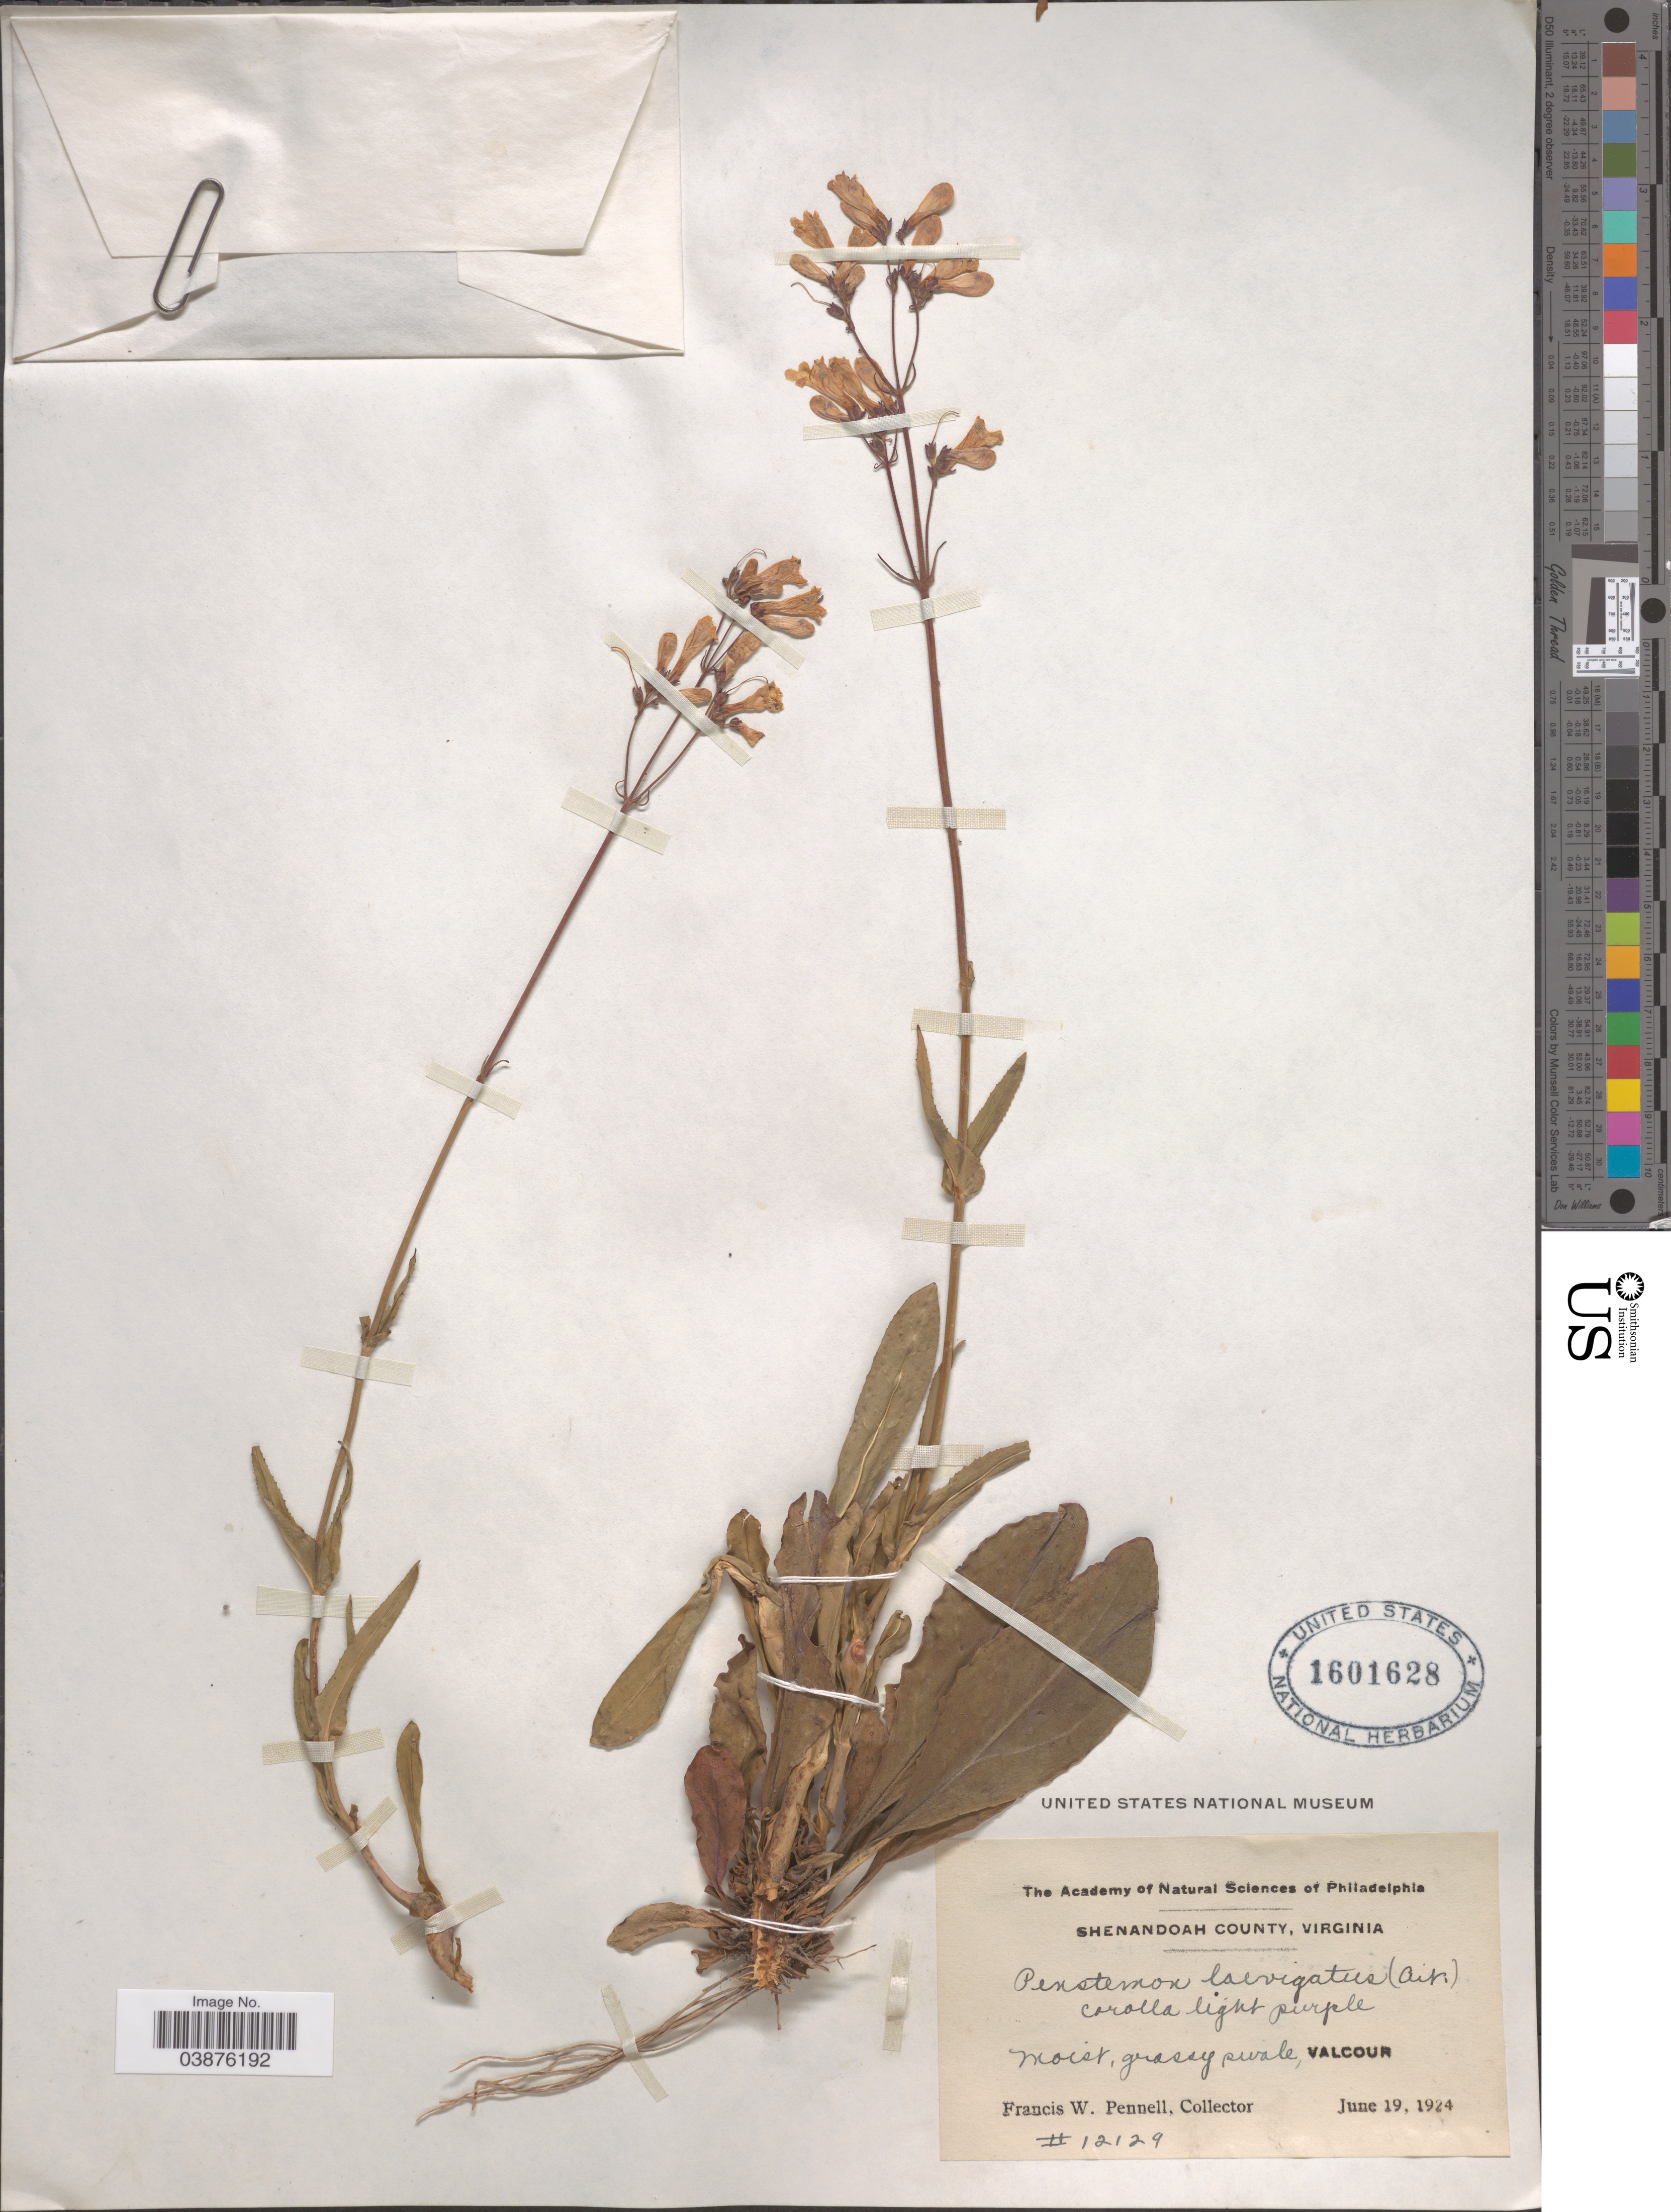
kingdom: Plantae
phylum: Tracheophyta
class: Magnoliopsida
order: Lamiales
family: Plantaginaceae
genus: Penstemon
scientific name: Penstemon laevigatus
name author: Aiton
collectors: F. W. Pennell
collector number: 12129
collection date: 1924-06-19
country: United States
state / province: Virginia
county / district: Shenandoah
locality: Shenandoah County. Valcour.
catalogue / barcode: US 1601628